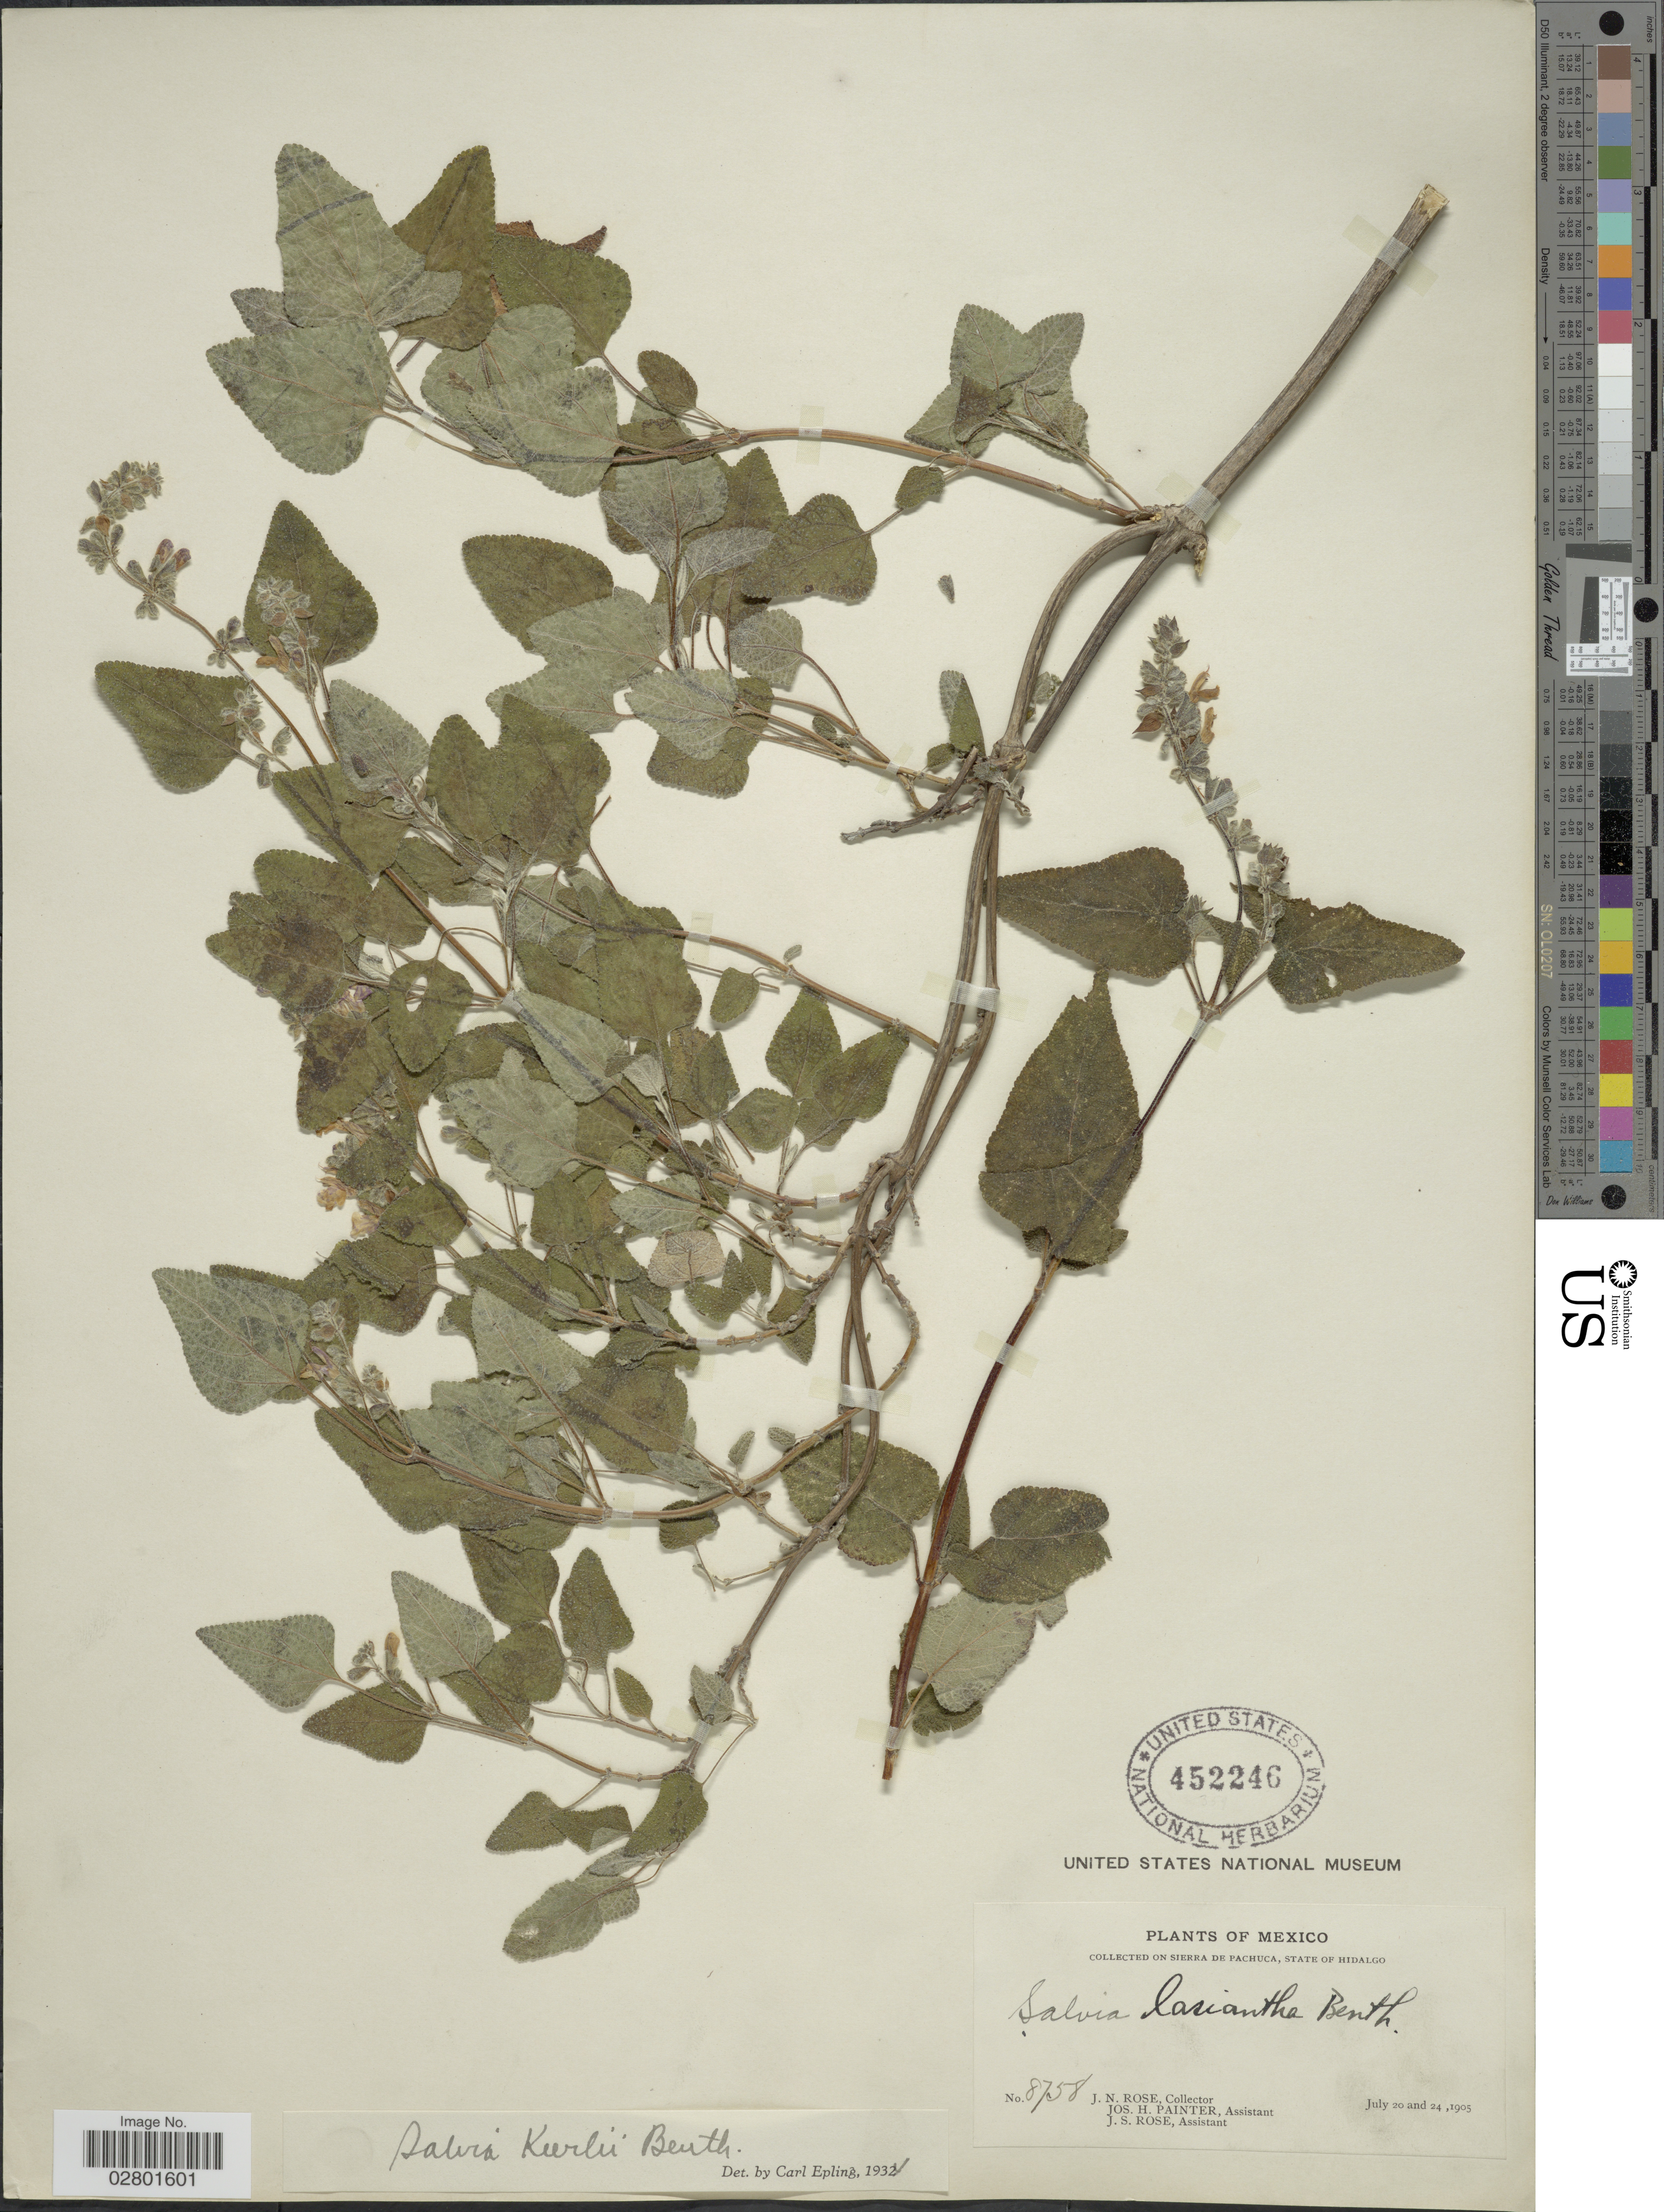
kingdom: Plantae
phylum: Tracheophyta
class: Magnoliopsida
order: Lamiales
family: Lamiaceae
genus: Salvia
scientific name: Salvia keerlii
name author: Benth.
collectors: J. N. Rose, J. H. Painter & J. S. Rose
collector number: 8758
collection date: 1905-07-20/1905-07-24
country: Mexico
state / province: Hidalgo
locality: Sierra de Pachuca.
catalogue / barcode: US 452246